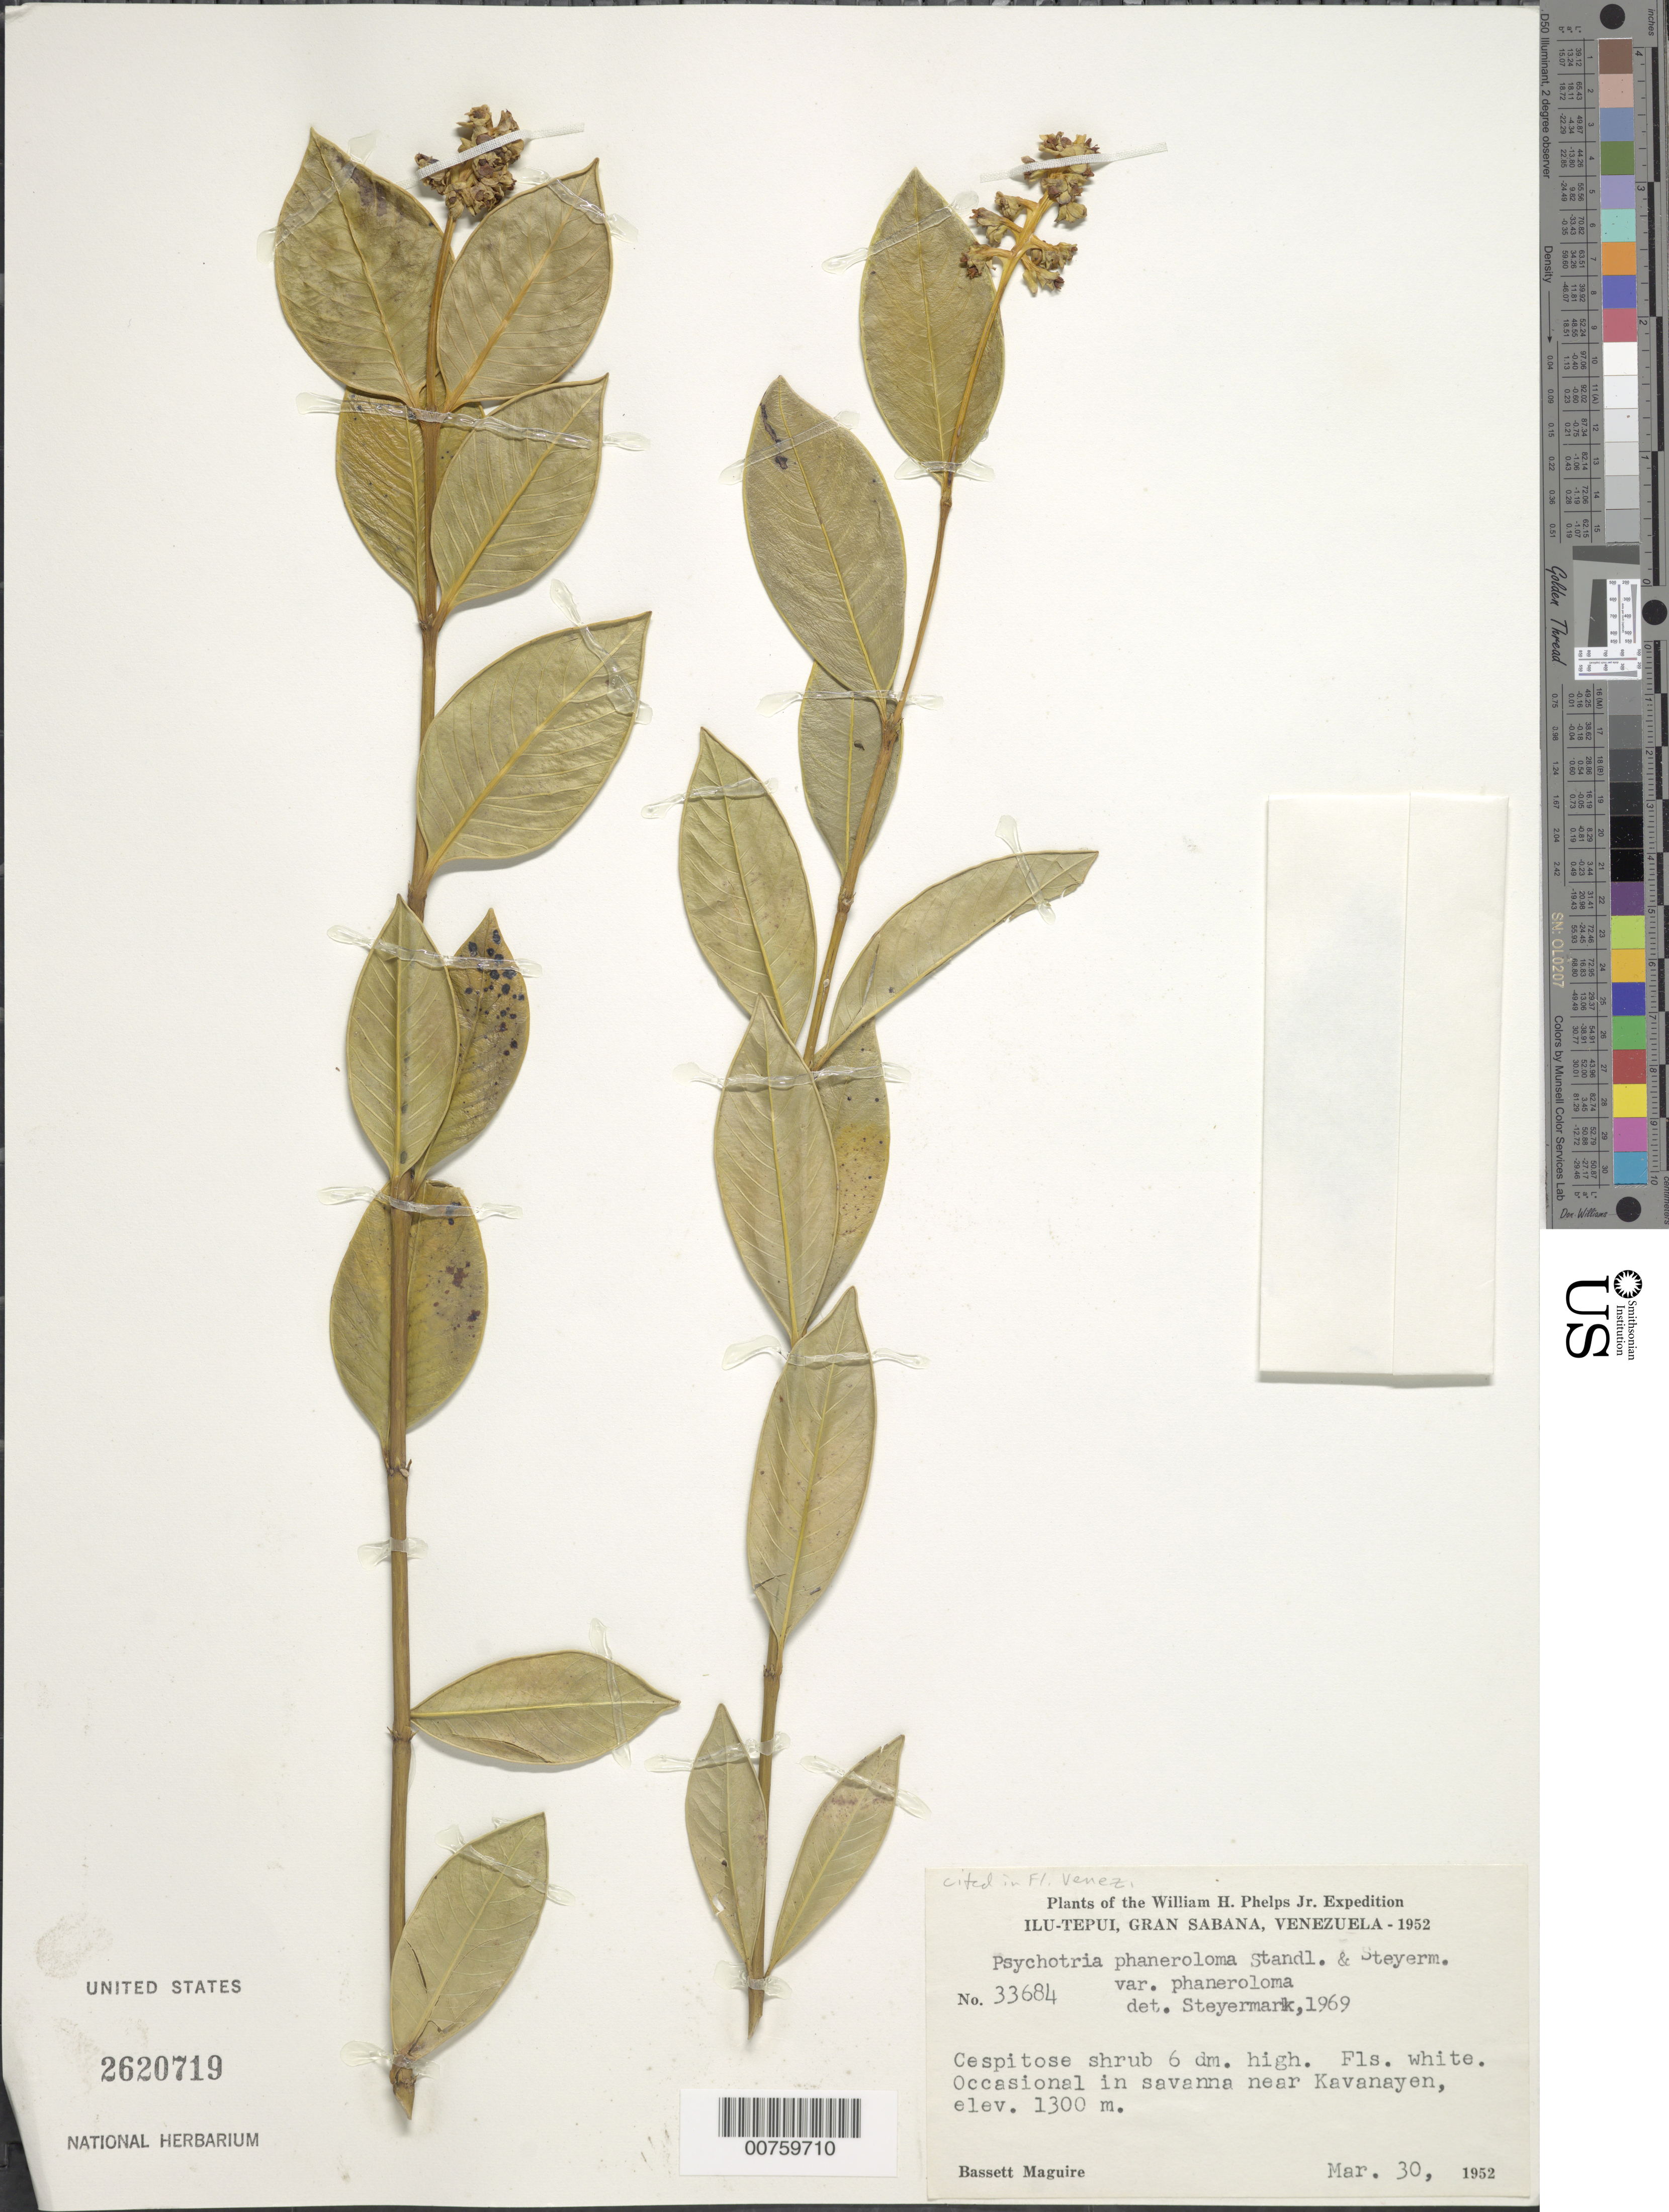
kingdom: Plantae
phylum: Tracheophyta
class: Magnoliopsida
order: Gentianales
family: Rubiaceae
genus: Psychotria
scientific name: Psychotria phaneroloma var. phaneroloma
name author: Standl. & Steyerm.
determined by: Steyermark, Julian A., (VEN)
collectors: B. Maguire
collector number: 33684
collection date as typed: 30-Mar-52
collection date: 1952-03-30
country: Venezuela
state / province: Bolívar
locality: Gran Sabana, Ilu-tepuí, Kavanayén Mission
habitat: Savanna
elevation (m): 1300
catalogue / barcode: US 2620719